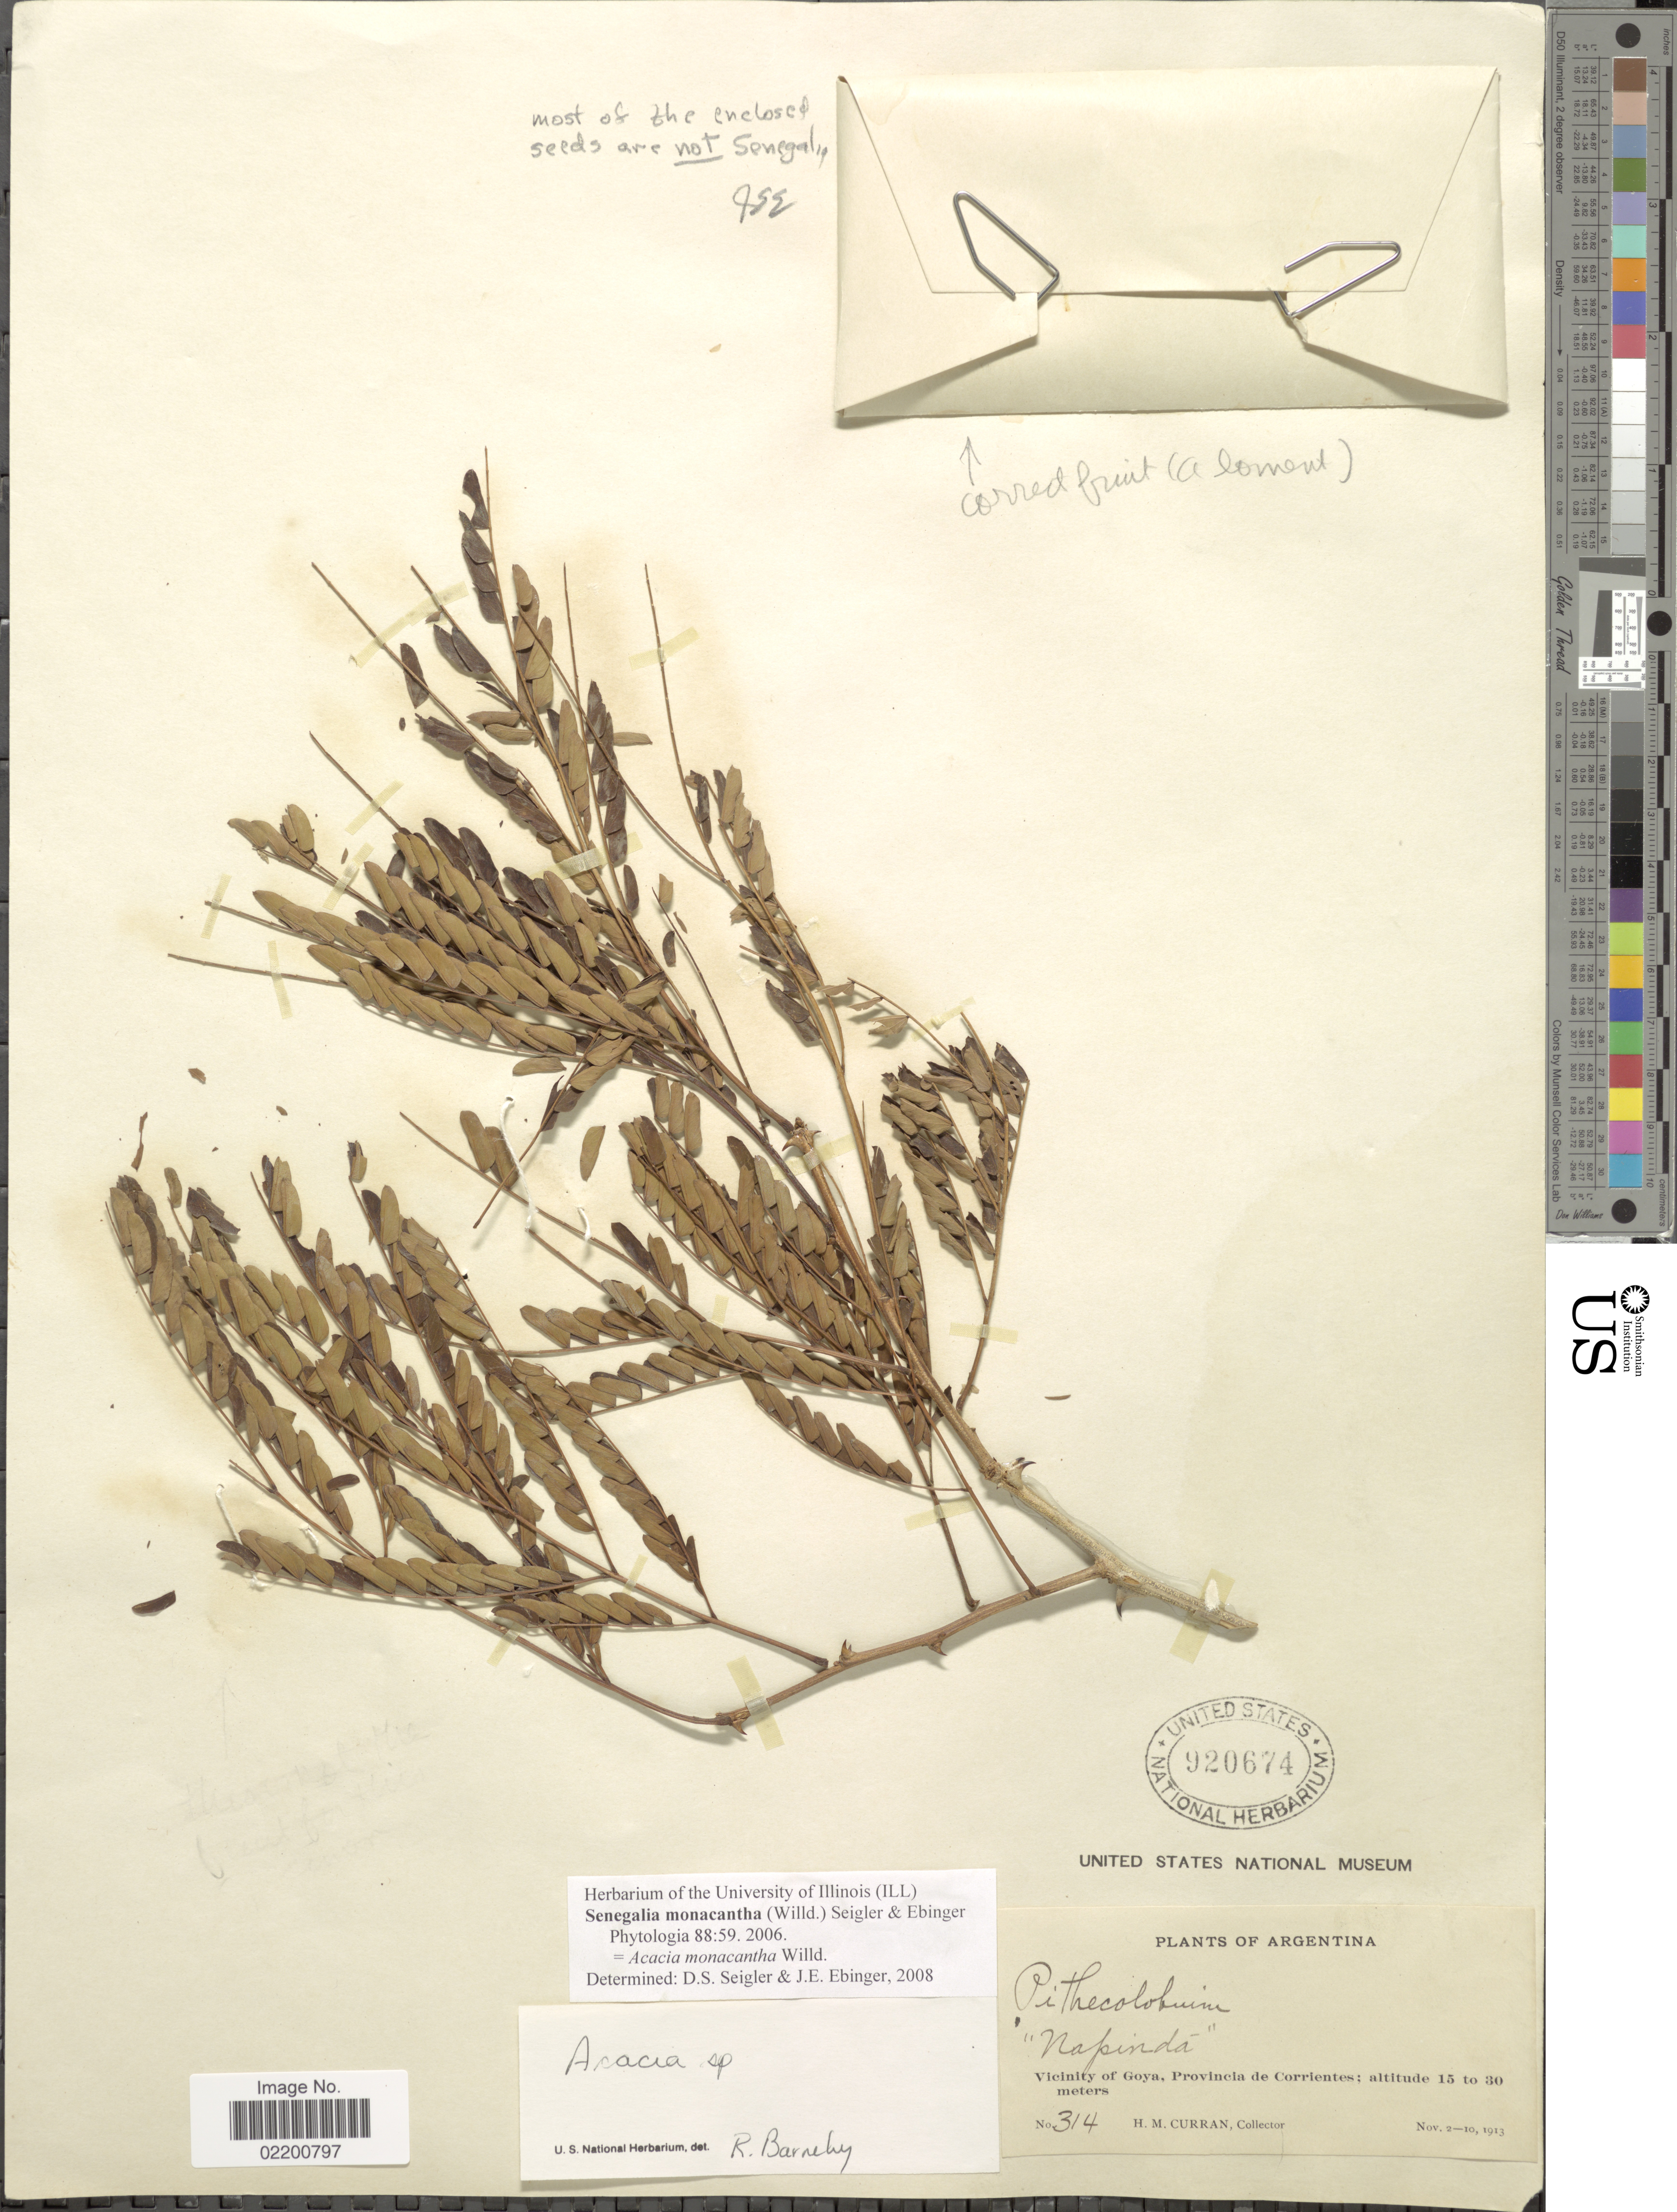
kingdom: Plantae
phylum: Tracheophyta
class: Magnoliopsida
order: Fabales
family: Fabaceae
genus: Senegalia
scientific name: Senegalia monacantha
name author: (Willd.) Bocage & L.P. Queiroz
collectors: H. M. Curran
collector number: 314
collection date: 1913-11-02/1913-11-10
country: Argentina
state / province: Corrientes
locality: Vicinity of Goya, Provincia de Corrientes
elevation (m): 15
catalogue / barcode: US 920674